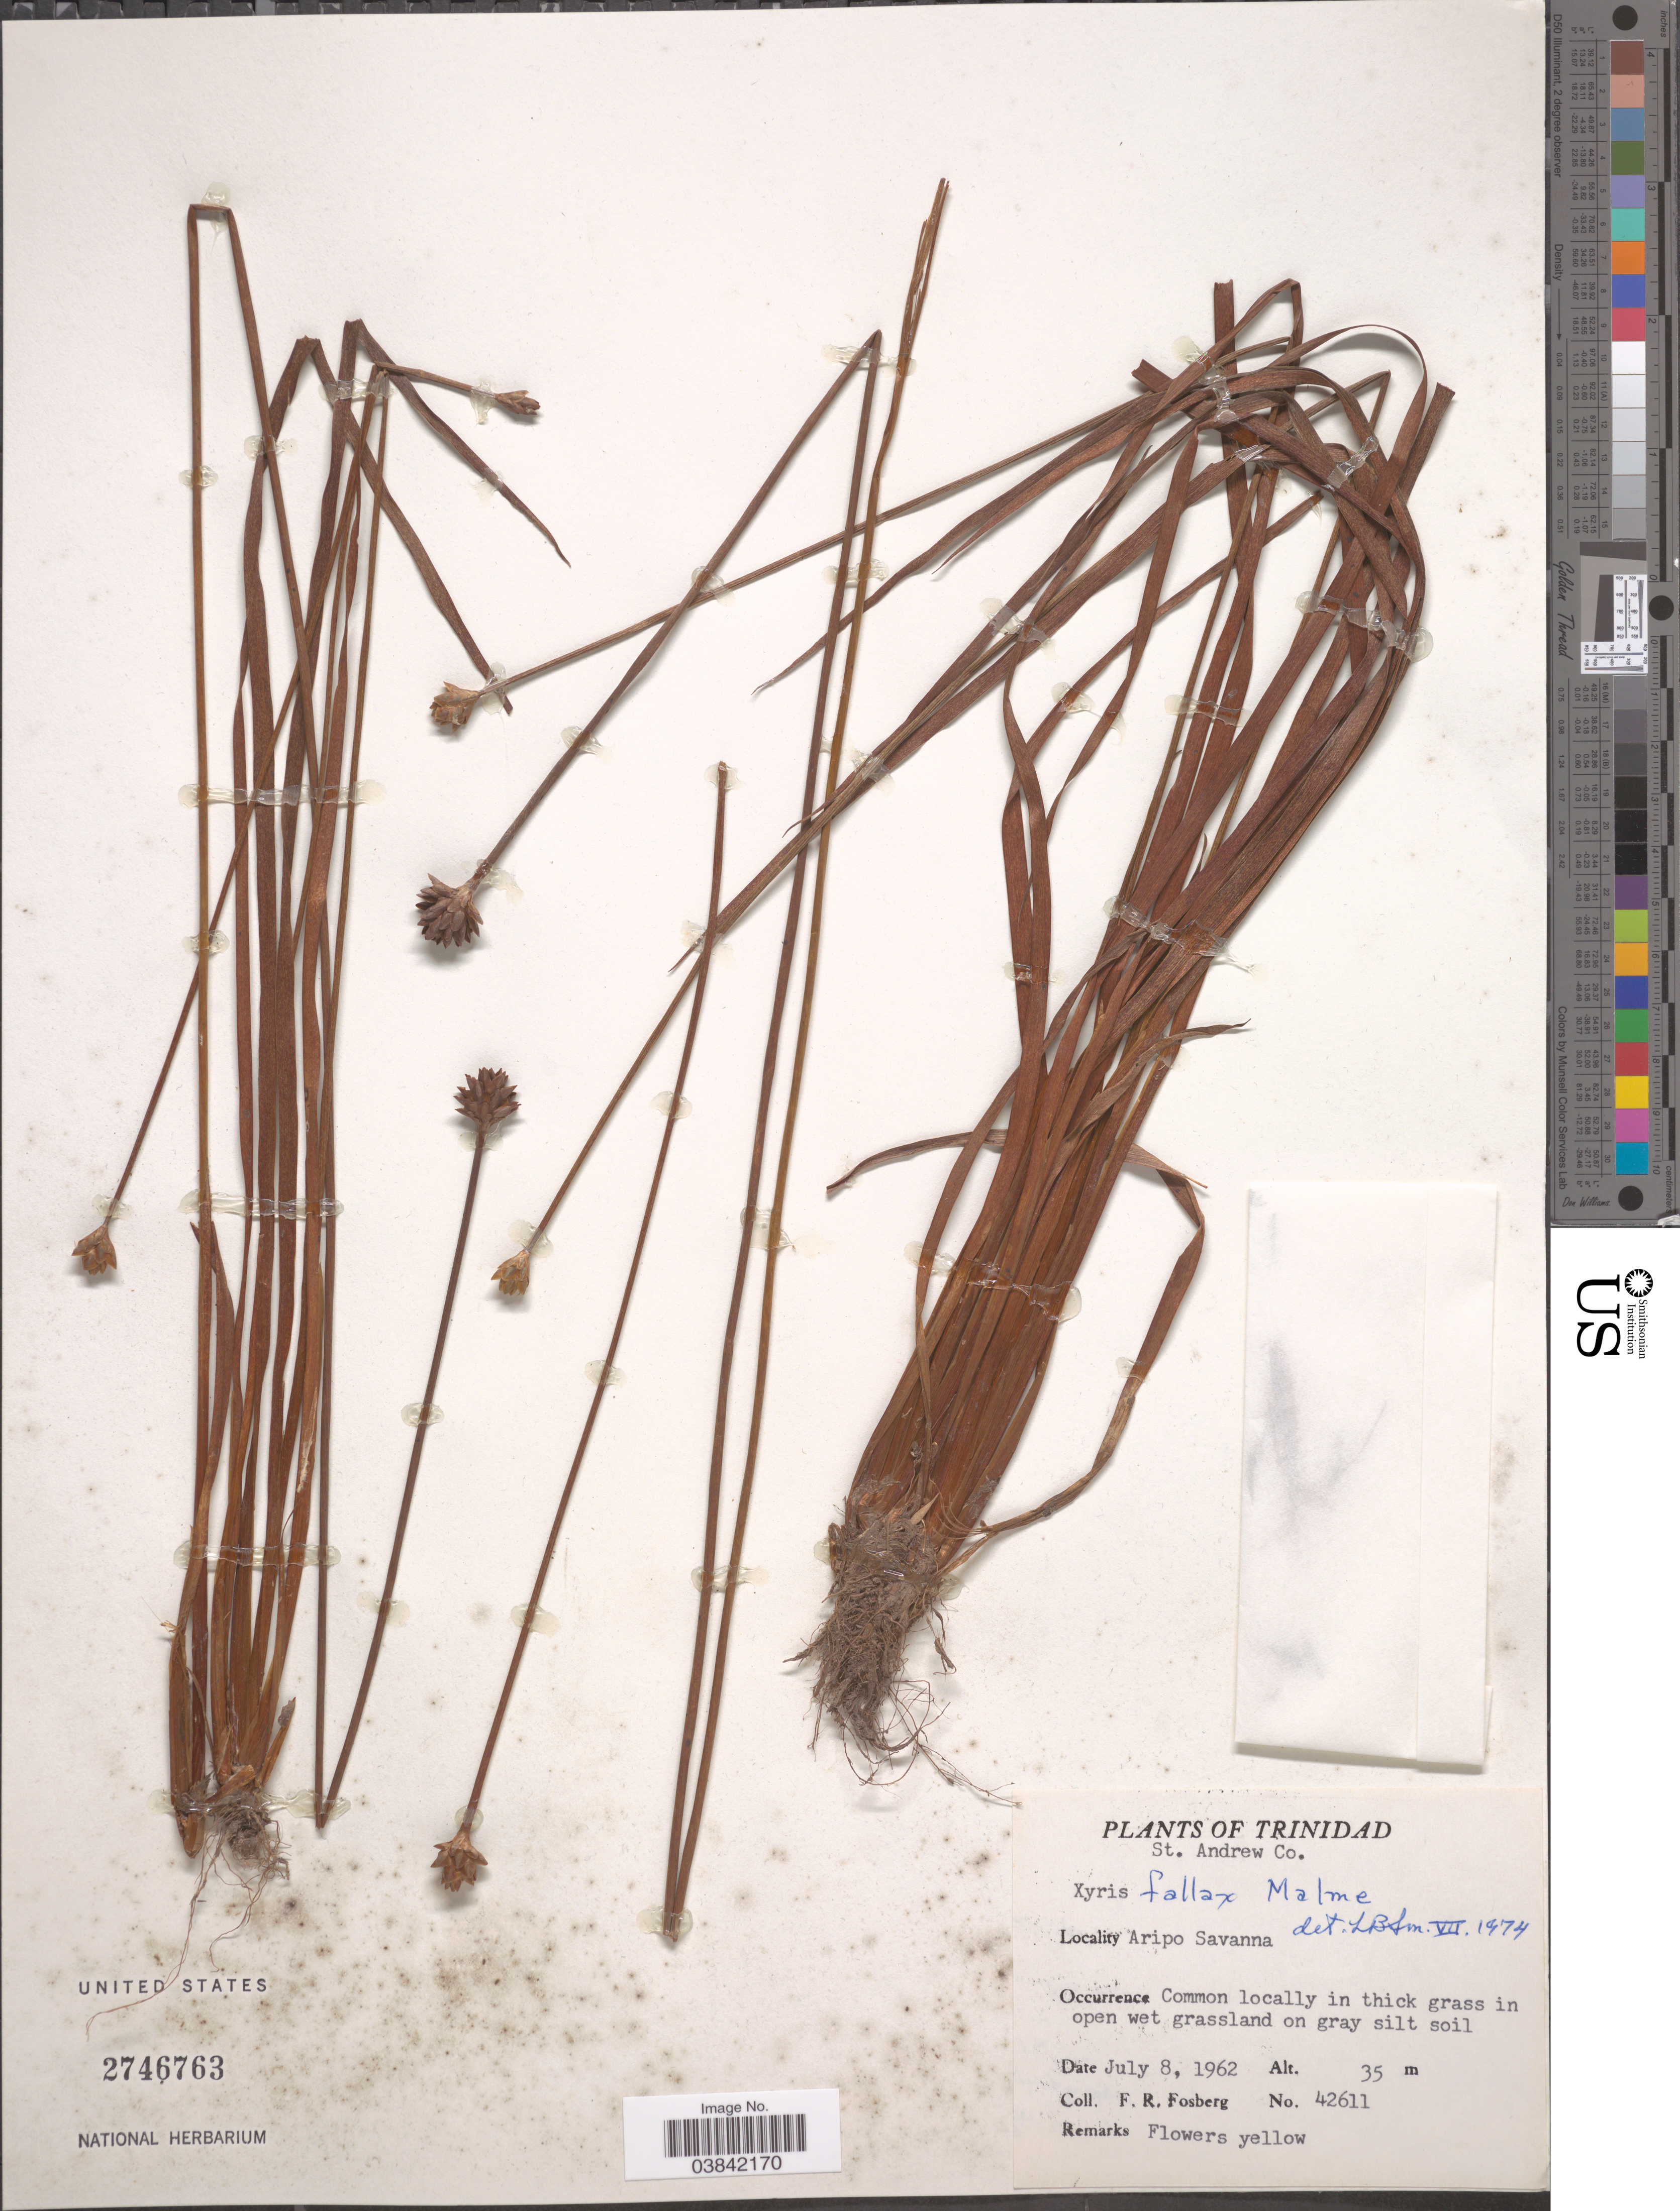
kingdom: Plantae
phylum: Tracheophyta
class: Liliopsida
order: Poales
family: Xyridaceae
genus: Xyris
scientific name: Xyris fallax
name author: Malme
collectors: F. R. Fosberg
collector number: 42611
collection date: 1962-07-08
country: Trinidad and Tobago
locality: Trinidad. St. Andrew Co. Aripo Savanna.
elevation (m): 35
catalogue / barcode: US 2746763